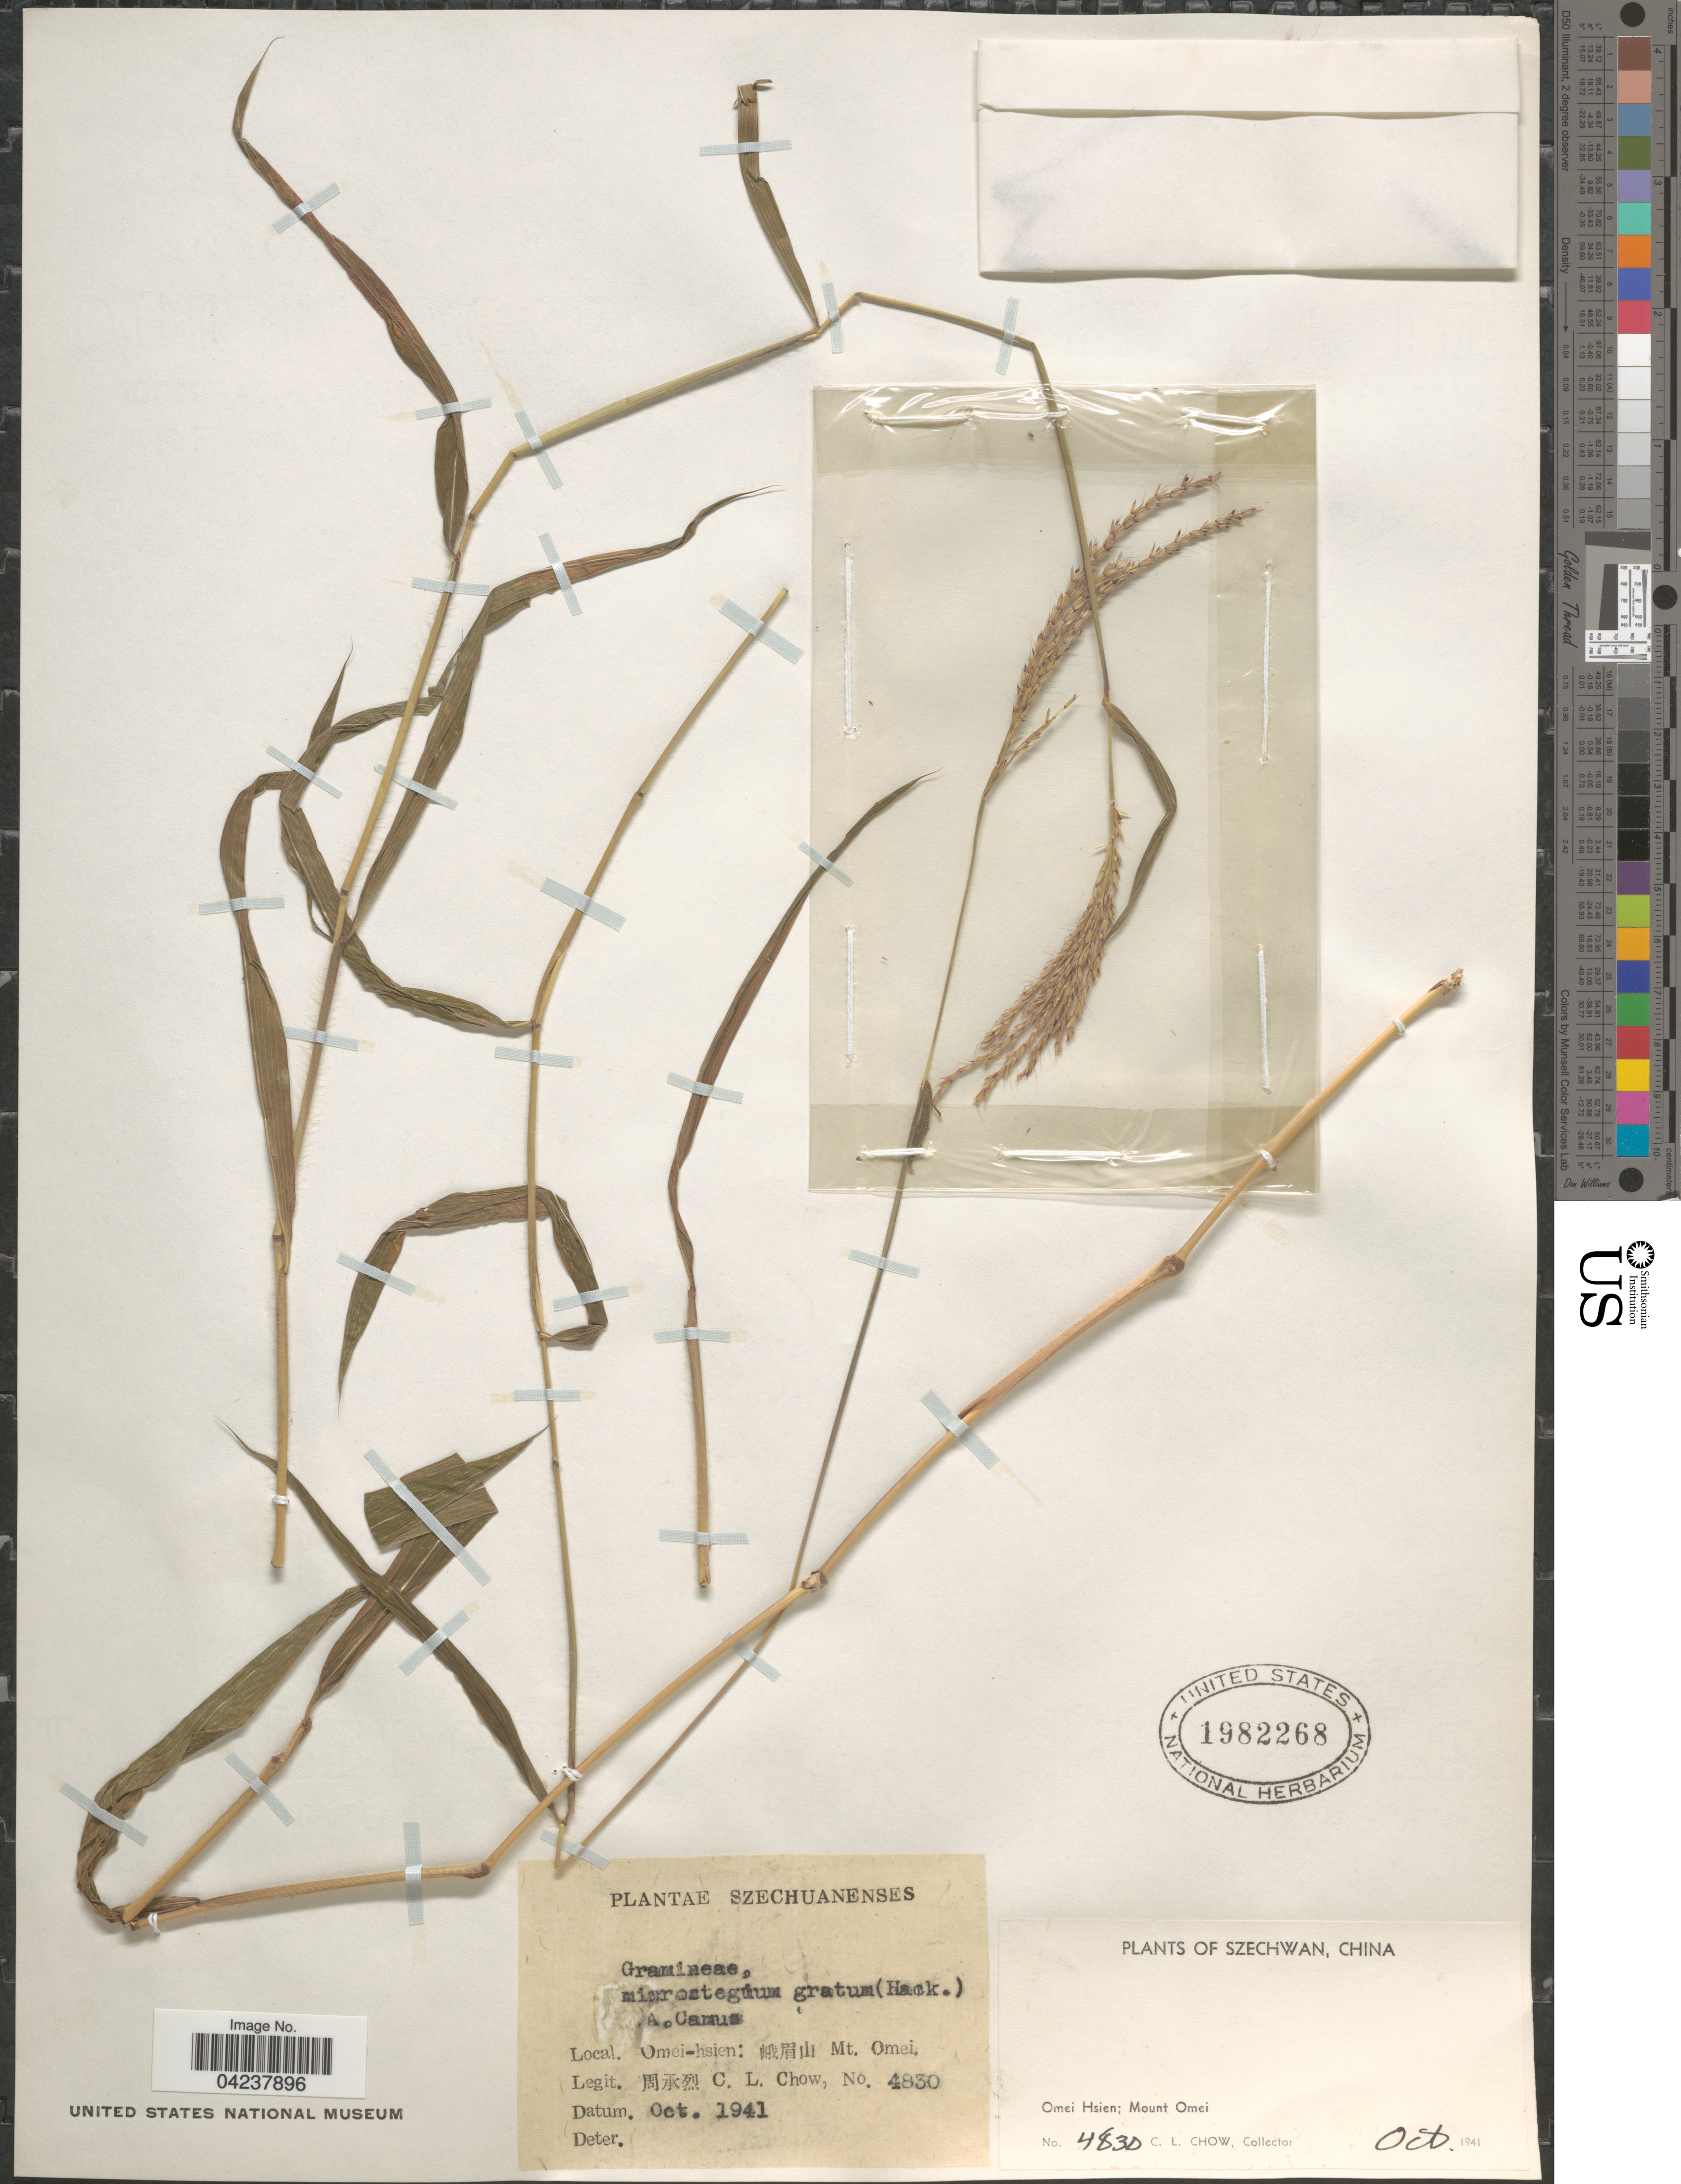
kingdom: Plantae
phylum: Tracheophyta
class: Liliopsida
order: Poales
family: Poaceae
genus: Microstegium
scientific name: Microstegium fasciculatum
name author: (L.) Henr.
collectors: H. Chow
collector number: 4830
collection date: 1941-10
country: China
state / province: Sichuan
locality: Omei-hsien: [Foreign script] Mt. Omei. Szechwan.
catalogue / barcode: US 1982268